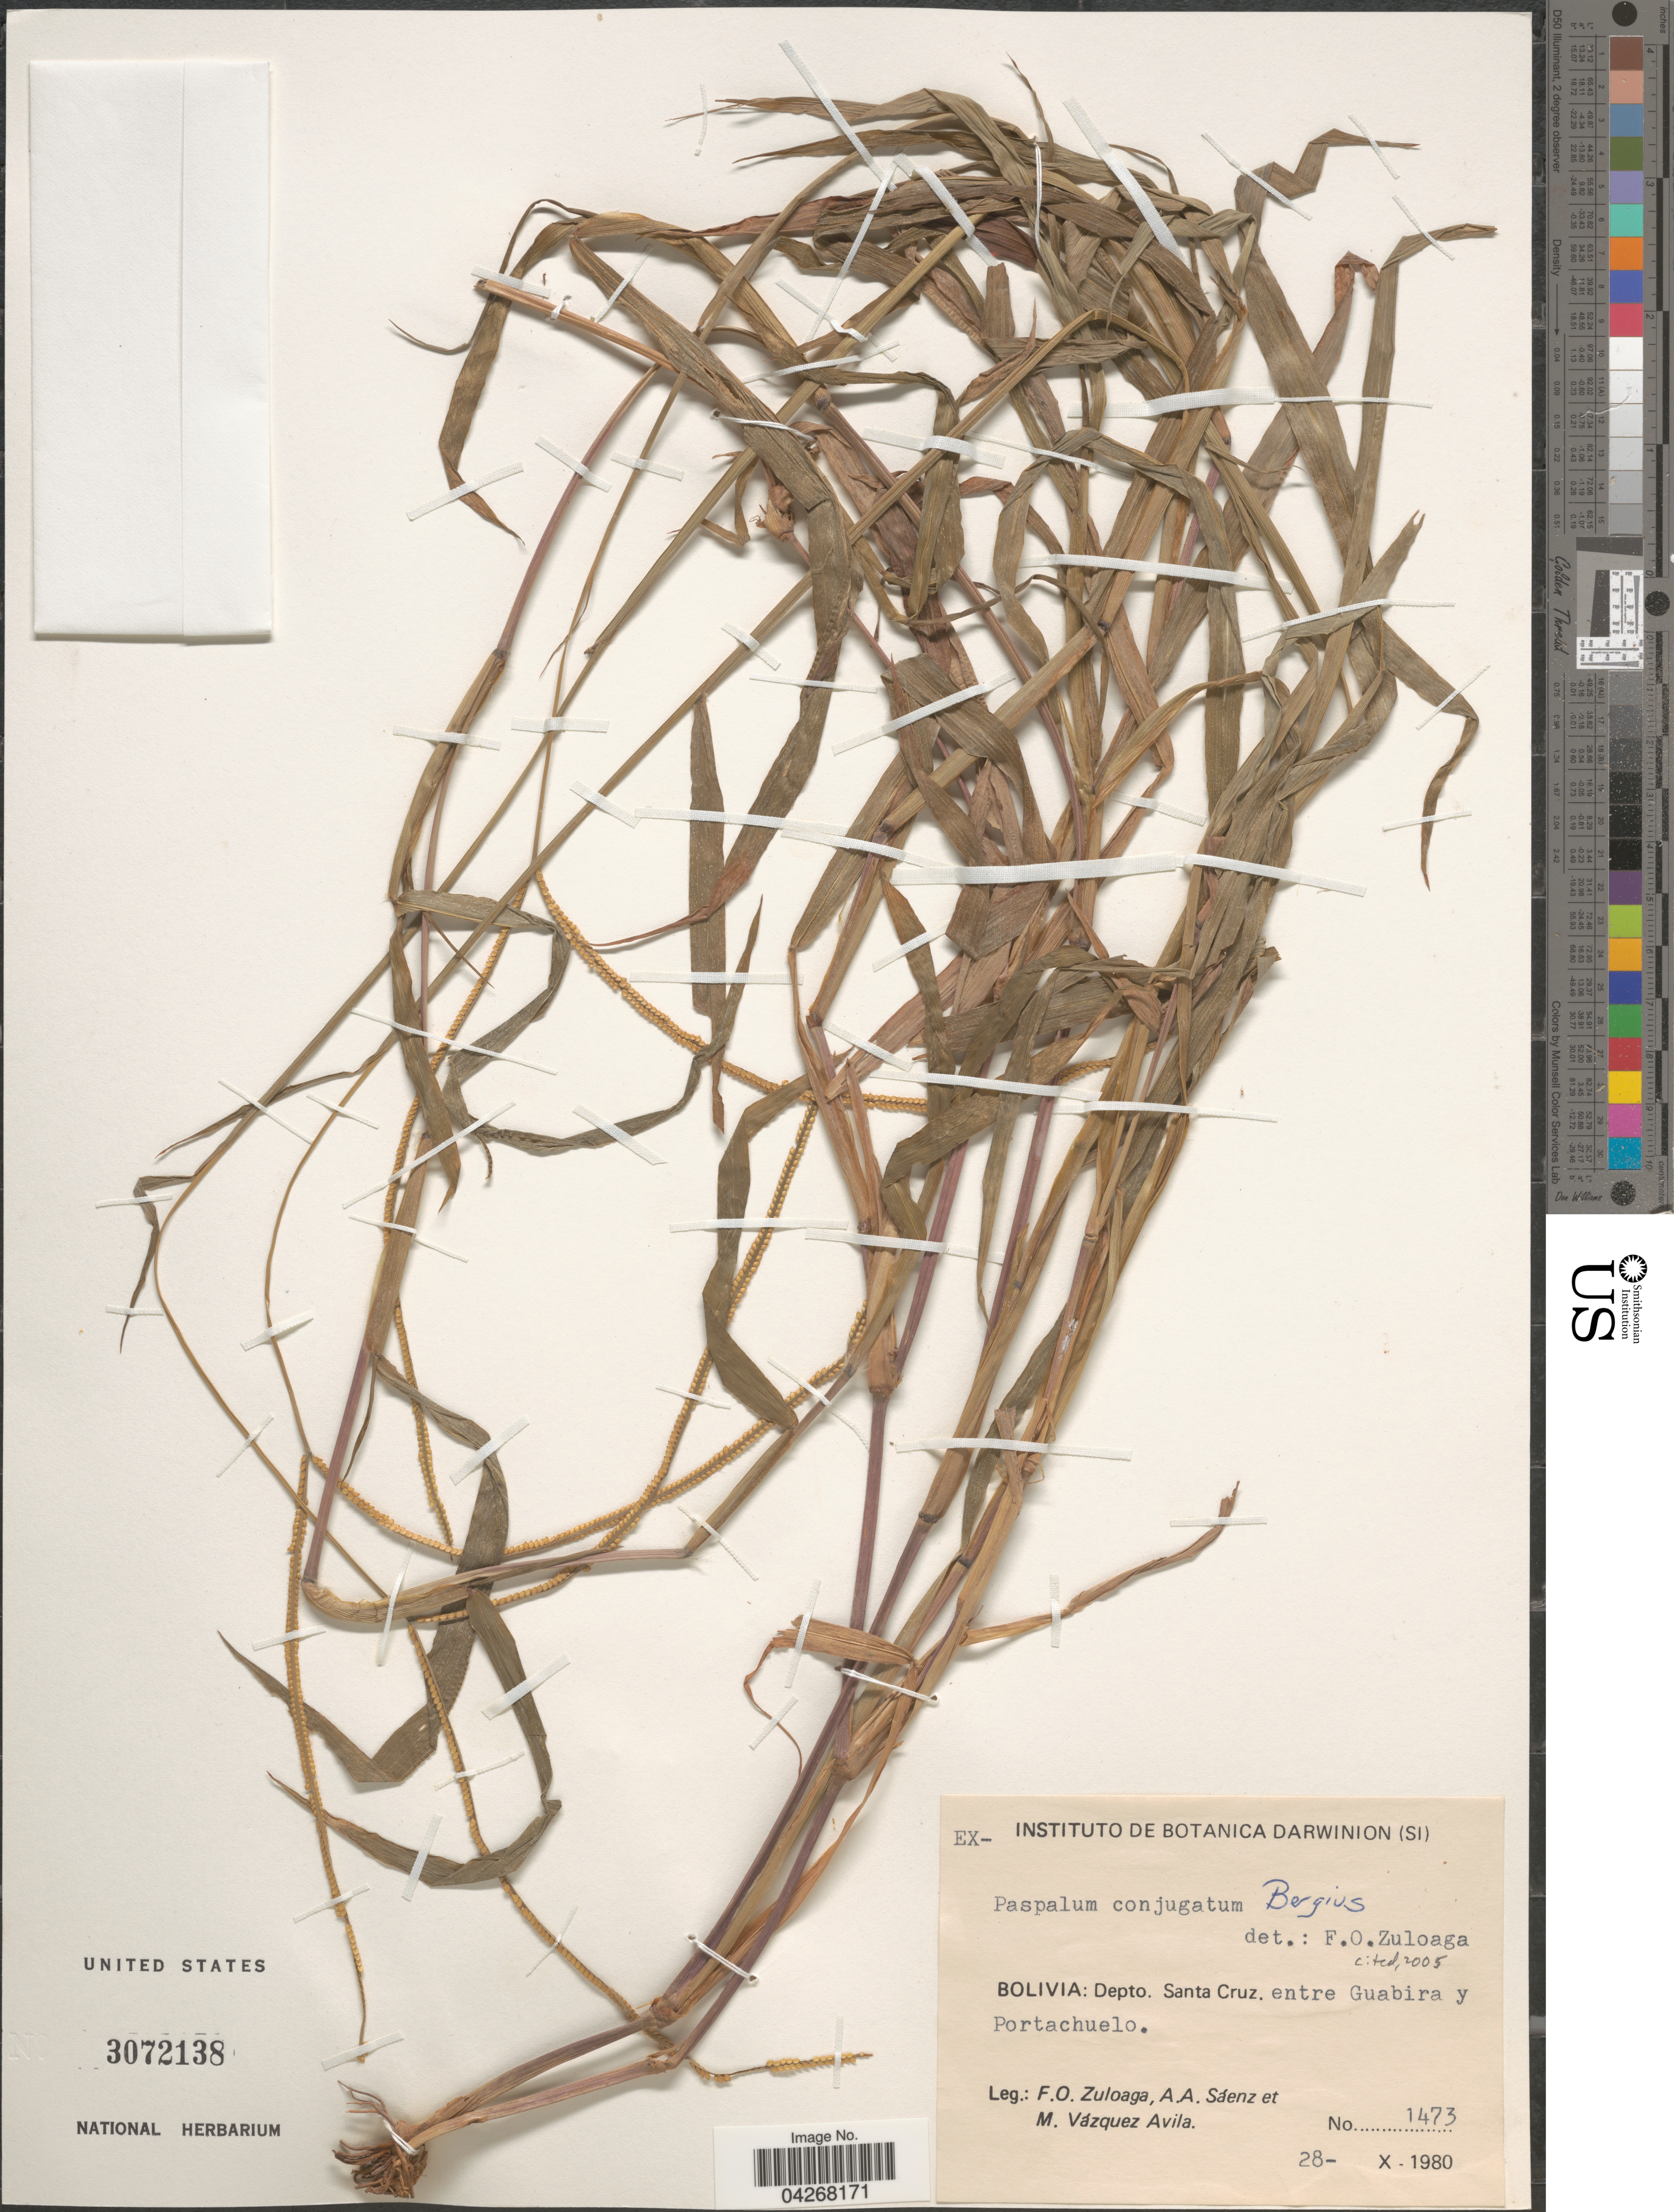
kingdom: Plantae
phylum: Tracheophyta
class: Liliopsida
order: Poales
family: Poaceae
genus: Paspalum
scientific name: Paspalum conjugatum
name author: P.J. Bergius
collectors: F. O. Zuloaga, A. A. Saenz & M. D. Vázquez A.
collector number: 1473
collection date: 1980-10-28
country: Bolivia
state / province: Santa Cruz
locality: Depto. Santa Cruz entre Guabira y Portachuelo.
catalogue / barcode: US 3072138